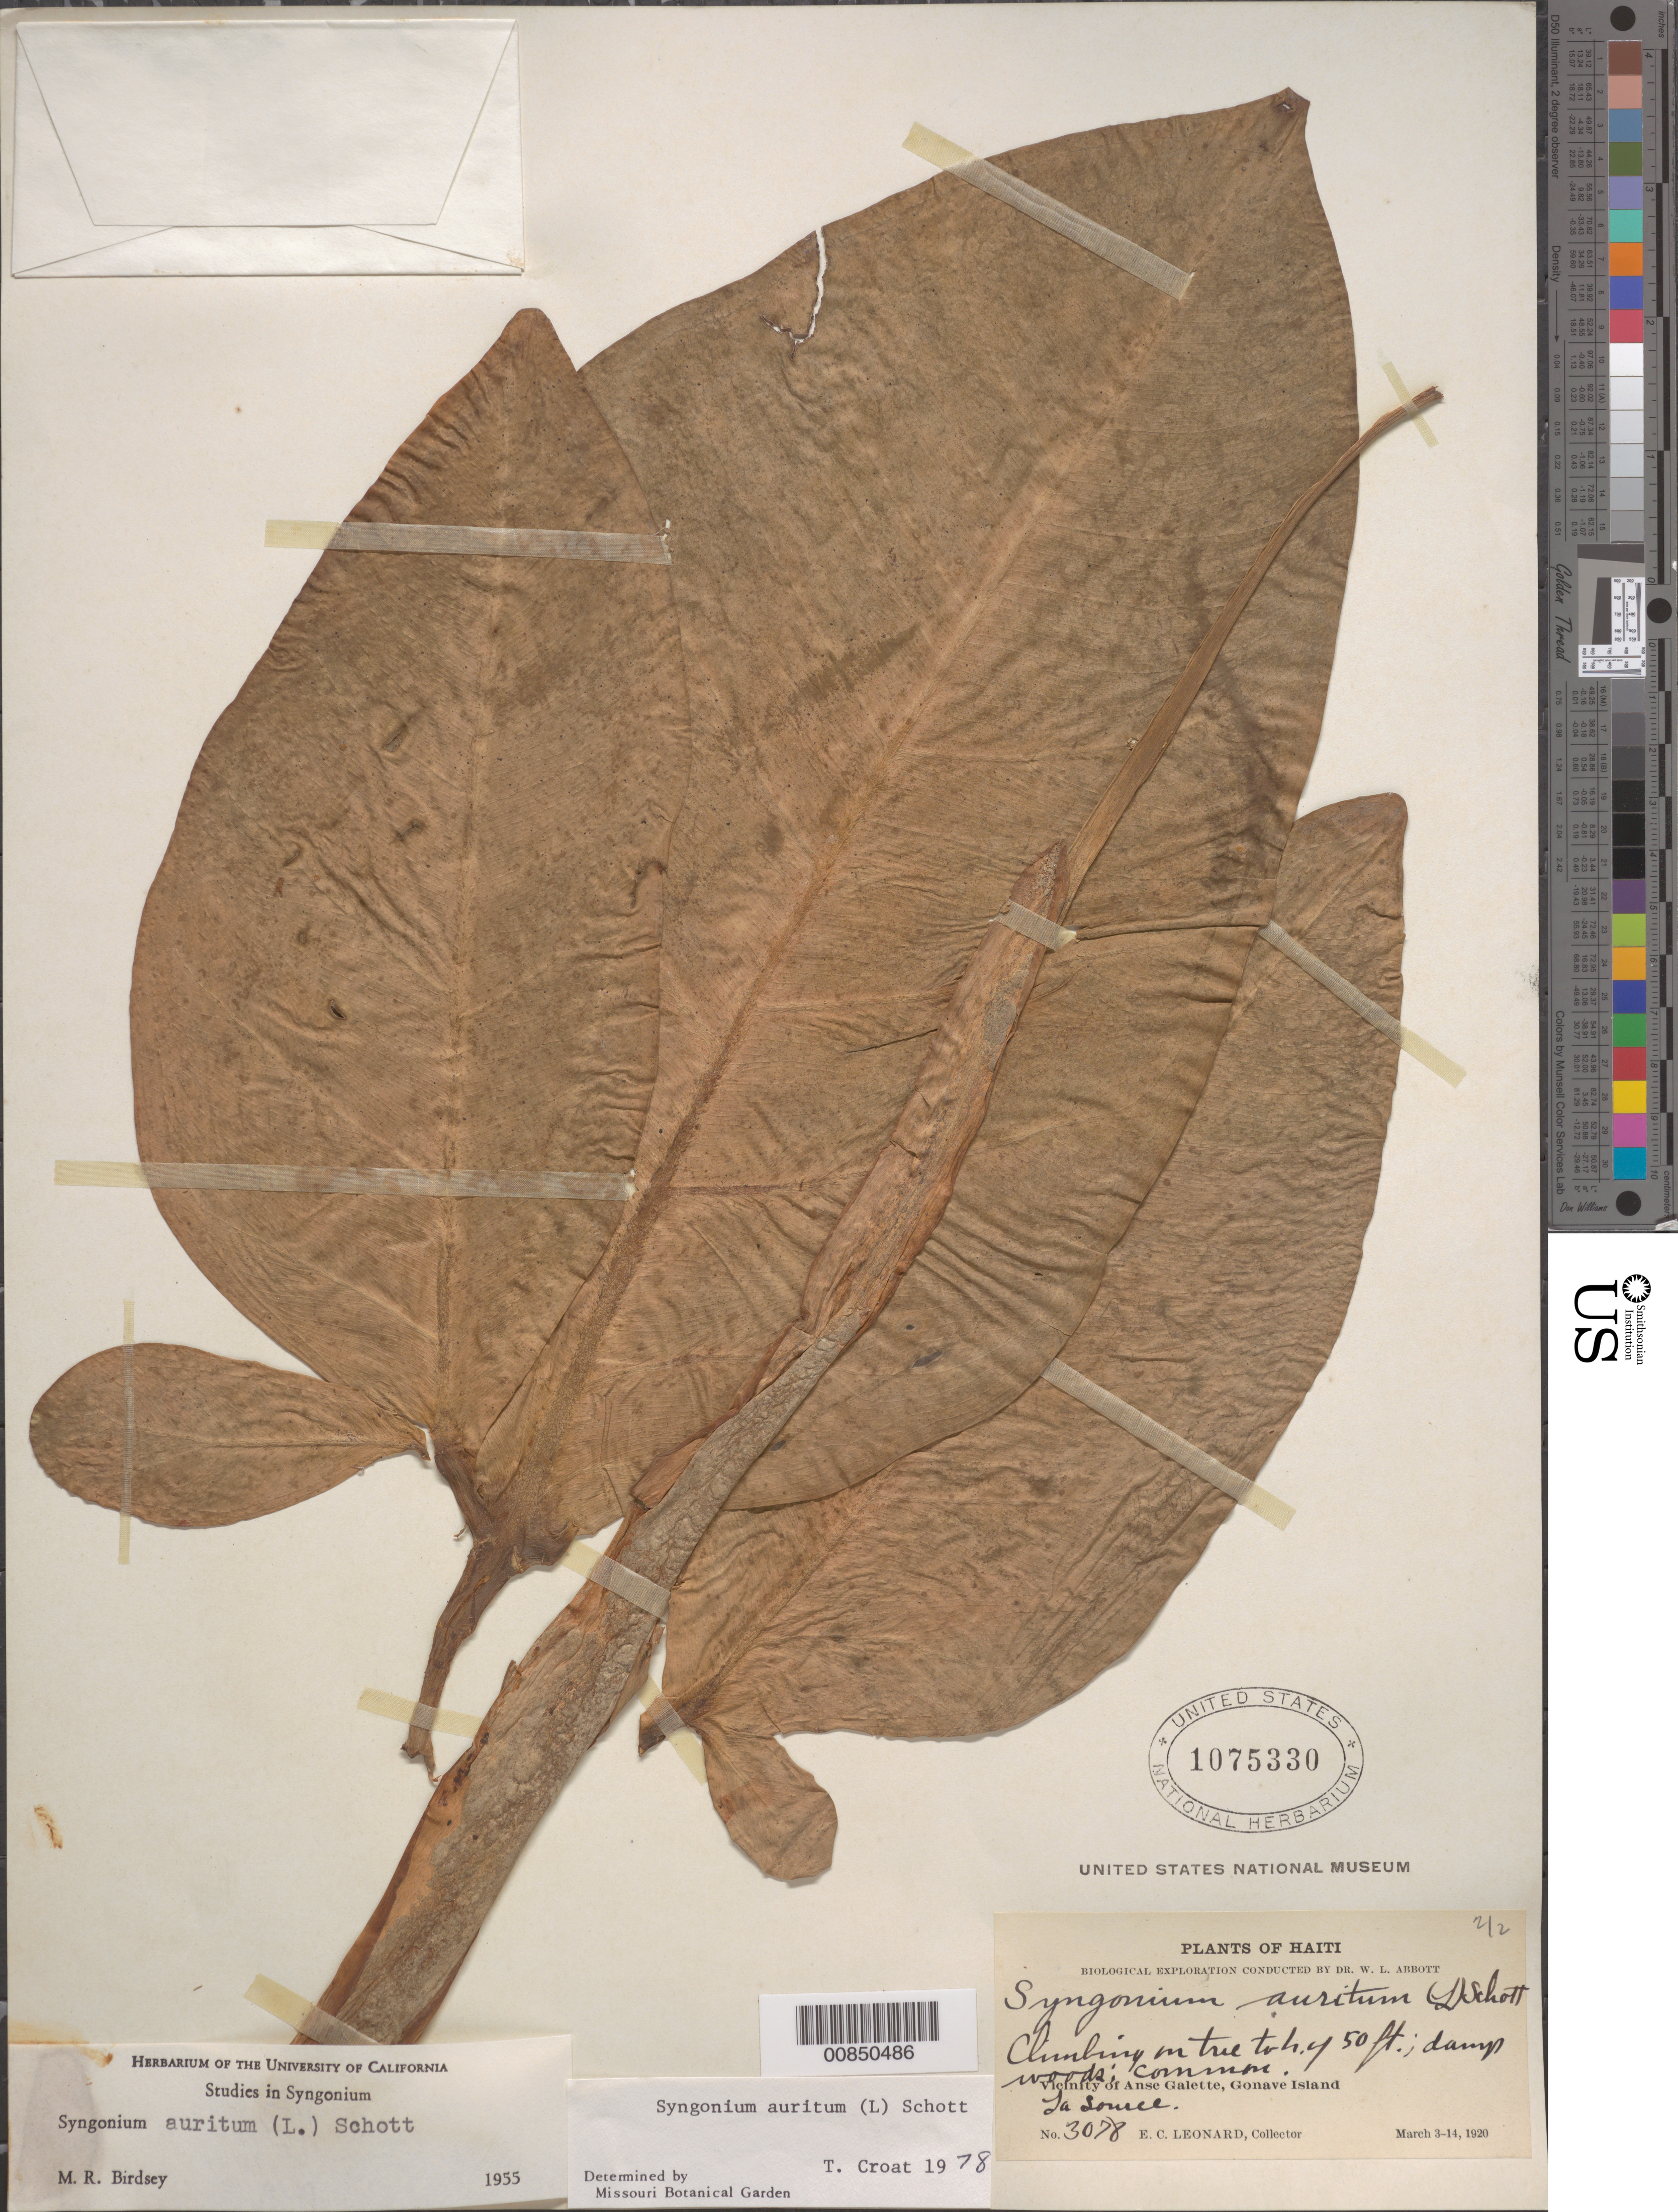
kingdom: Plantae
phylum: Tracheophyta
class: Liliopsida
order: Alismatales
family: Araceae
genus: Syngonium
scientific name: Syngonium auritum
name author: (L.) Schott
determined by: Croat, Thomas B., Missouri Botanical Garden (MO)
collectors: E. C. Leonard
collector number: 3078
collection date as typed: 03 Mar 1920 to 14 Mar 1920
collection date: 1920-03-03/1920-03-14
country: Haiti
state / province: Ouest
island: Île de la Gonâve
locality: Vicinity of Anse Galette, La Source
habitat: On tree in damp woods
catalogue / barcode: US 1075330